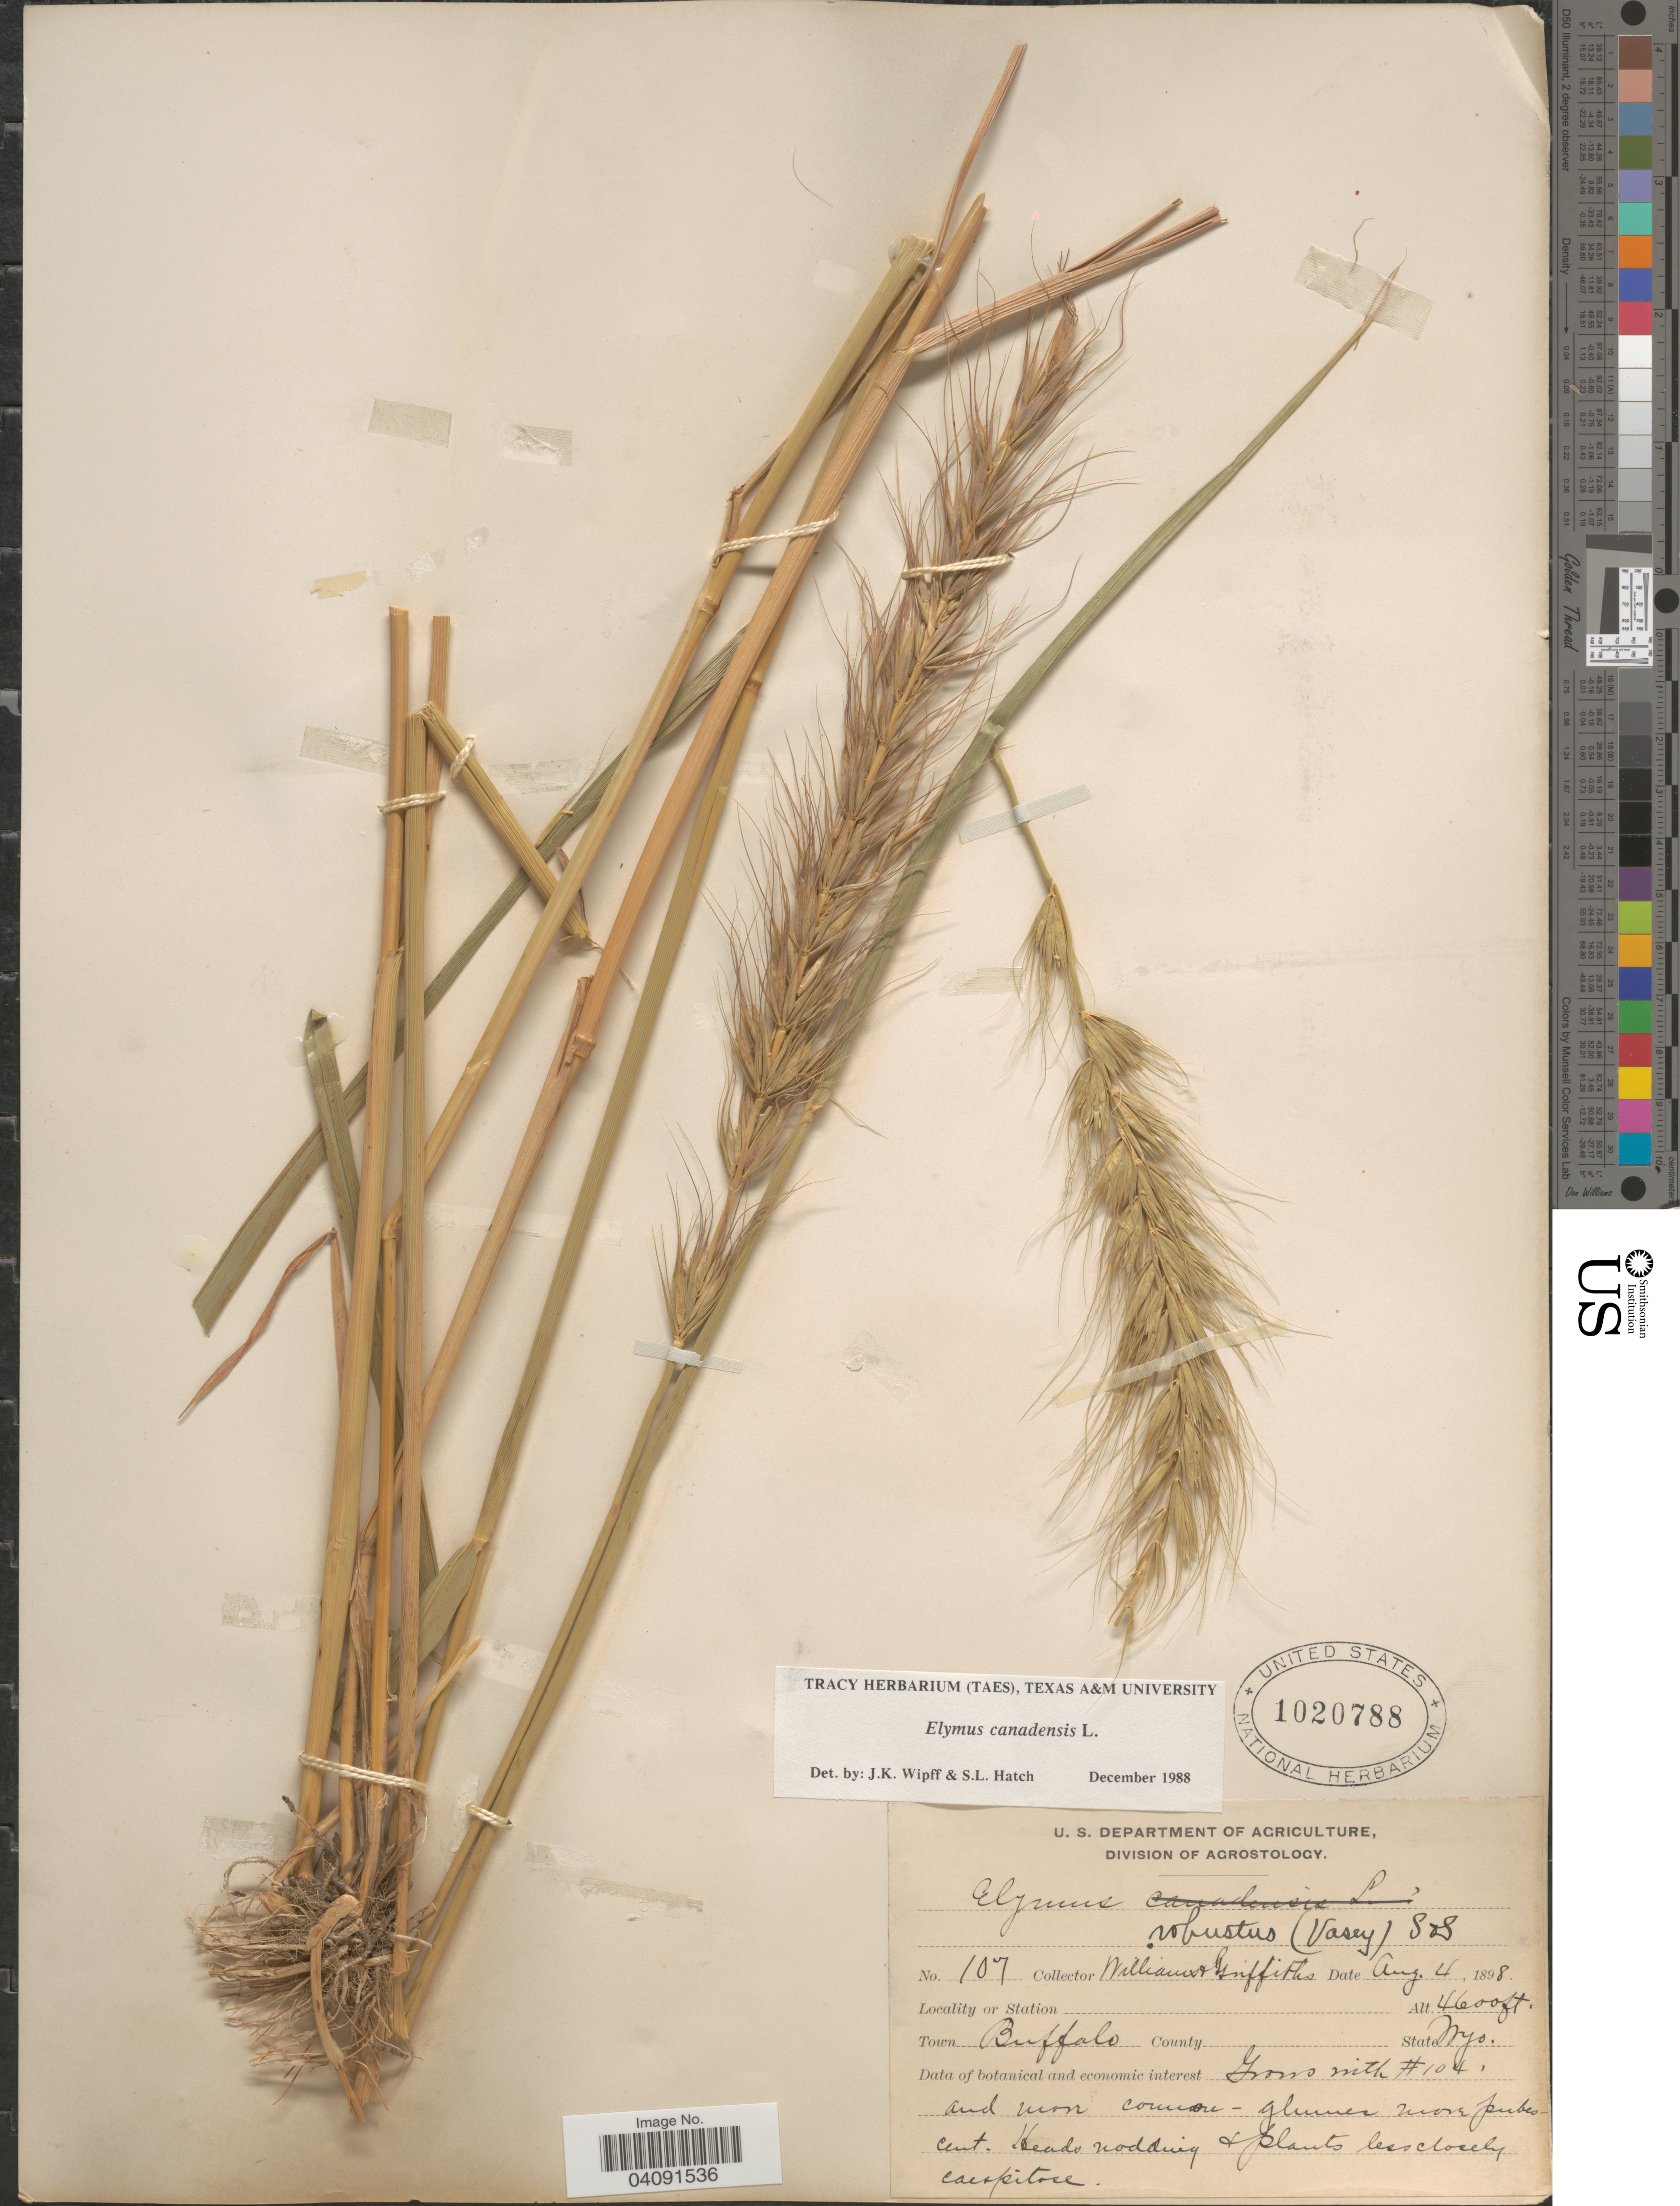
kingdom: Plantae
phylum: Tracheophyta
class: Liliopsida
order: Poales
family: Poaceae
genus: Elymus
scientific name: Elymus canadensis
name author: L.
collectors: -- Williams & -- Griffiths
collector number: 107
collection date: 1898-08-04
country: United States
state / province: Wyoming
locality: Town Buffalo.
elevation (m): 1402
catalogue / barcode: US 1020788